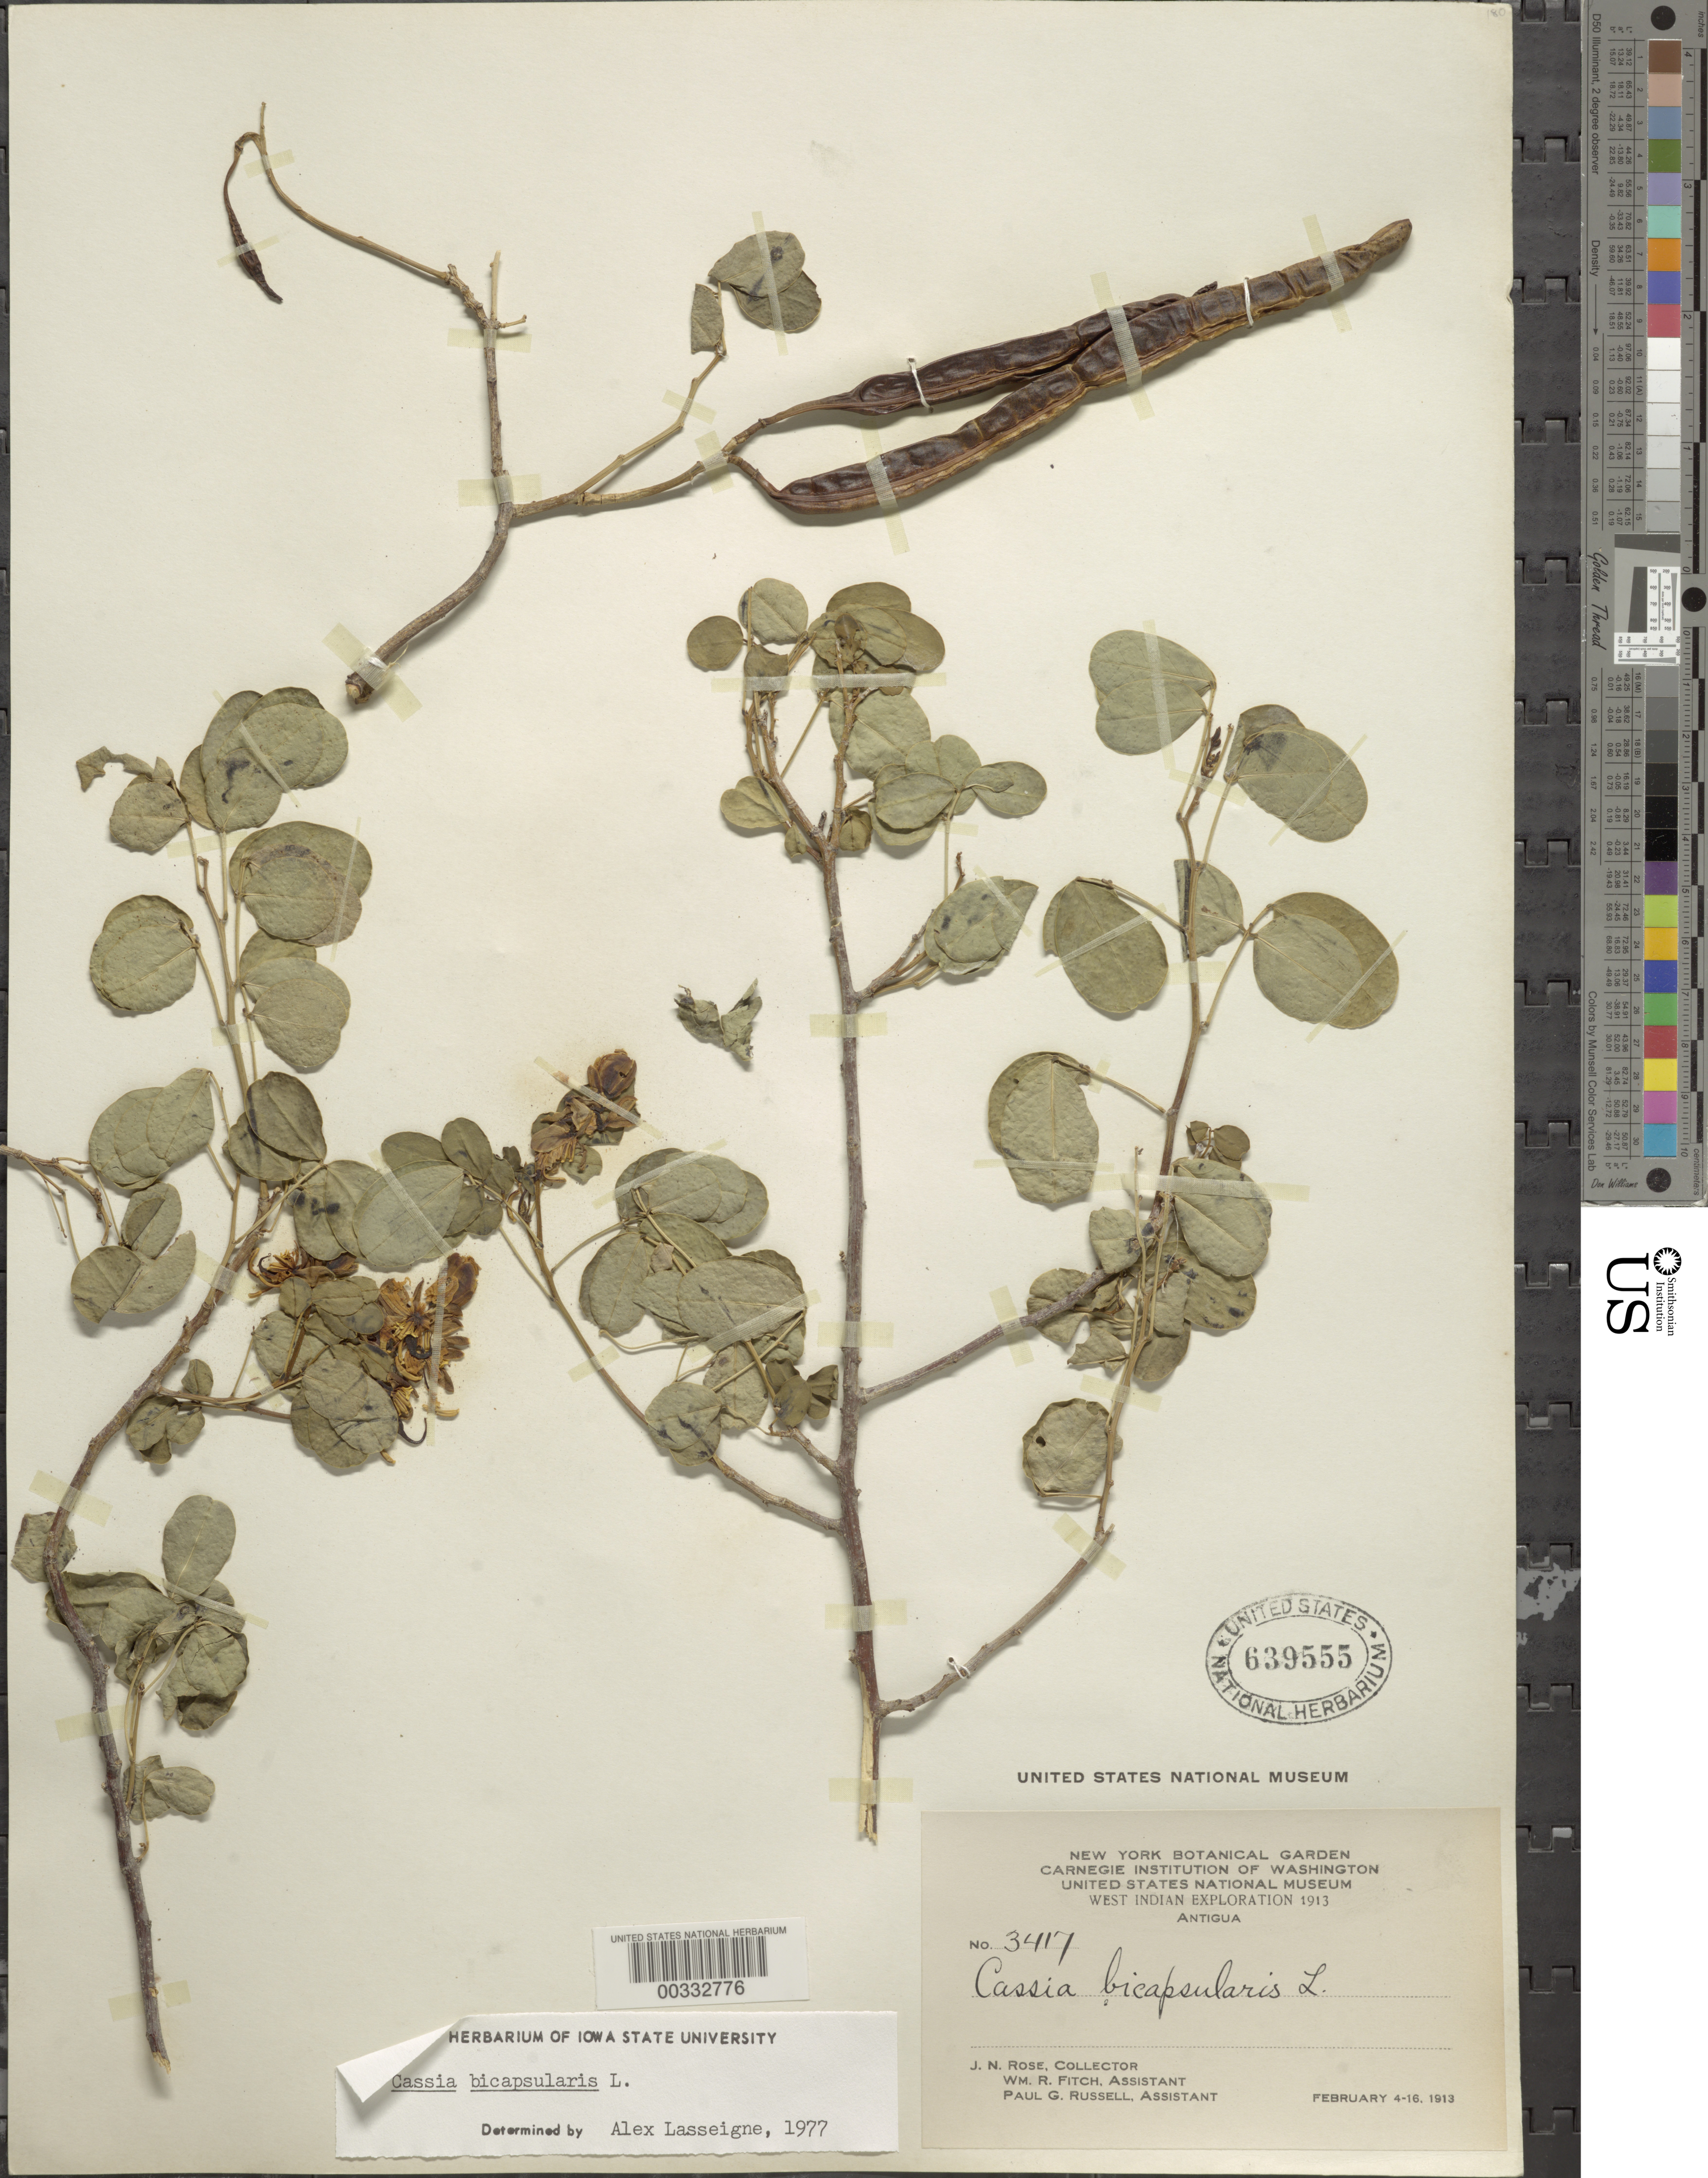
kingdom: Plantae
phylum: Tracheophyta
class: Magnoliopsida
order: Fabales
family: Fabaceae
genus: Senna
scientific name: Senna bicapsularis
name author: (L.) Roxb.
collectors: J. N. Rose, W. R. Fitch & P. G. Russell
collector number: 3417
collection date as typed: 04 Feb 1913 to 16 Feb 1913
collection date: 1913-02-04/1913-02-16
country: Anguilla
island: Anguilla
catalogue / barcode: US 639555